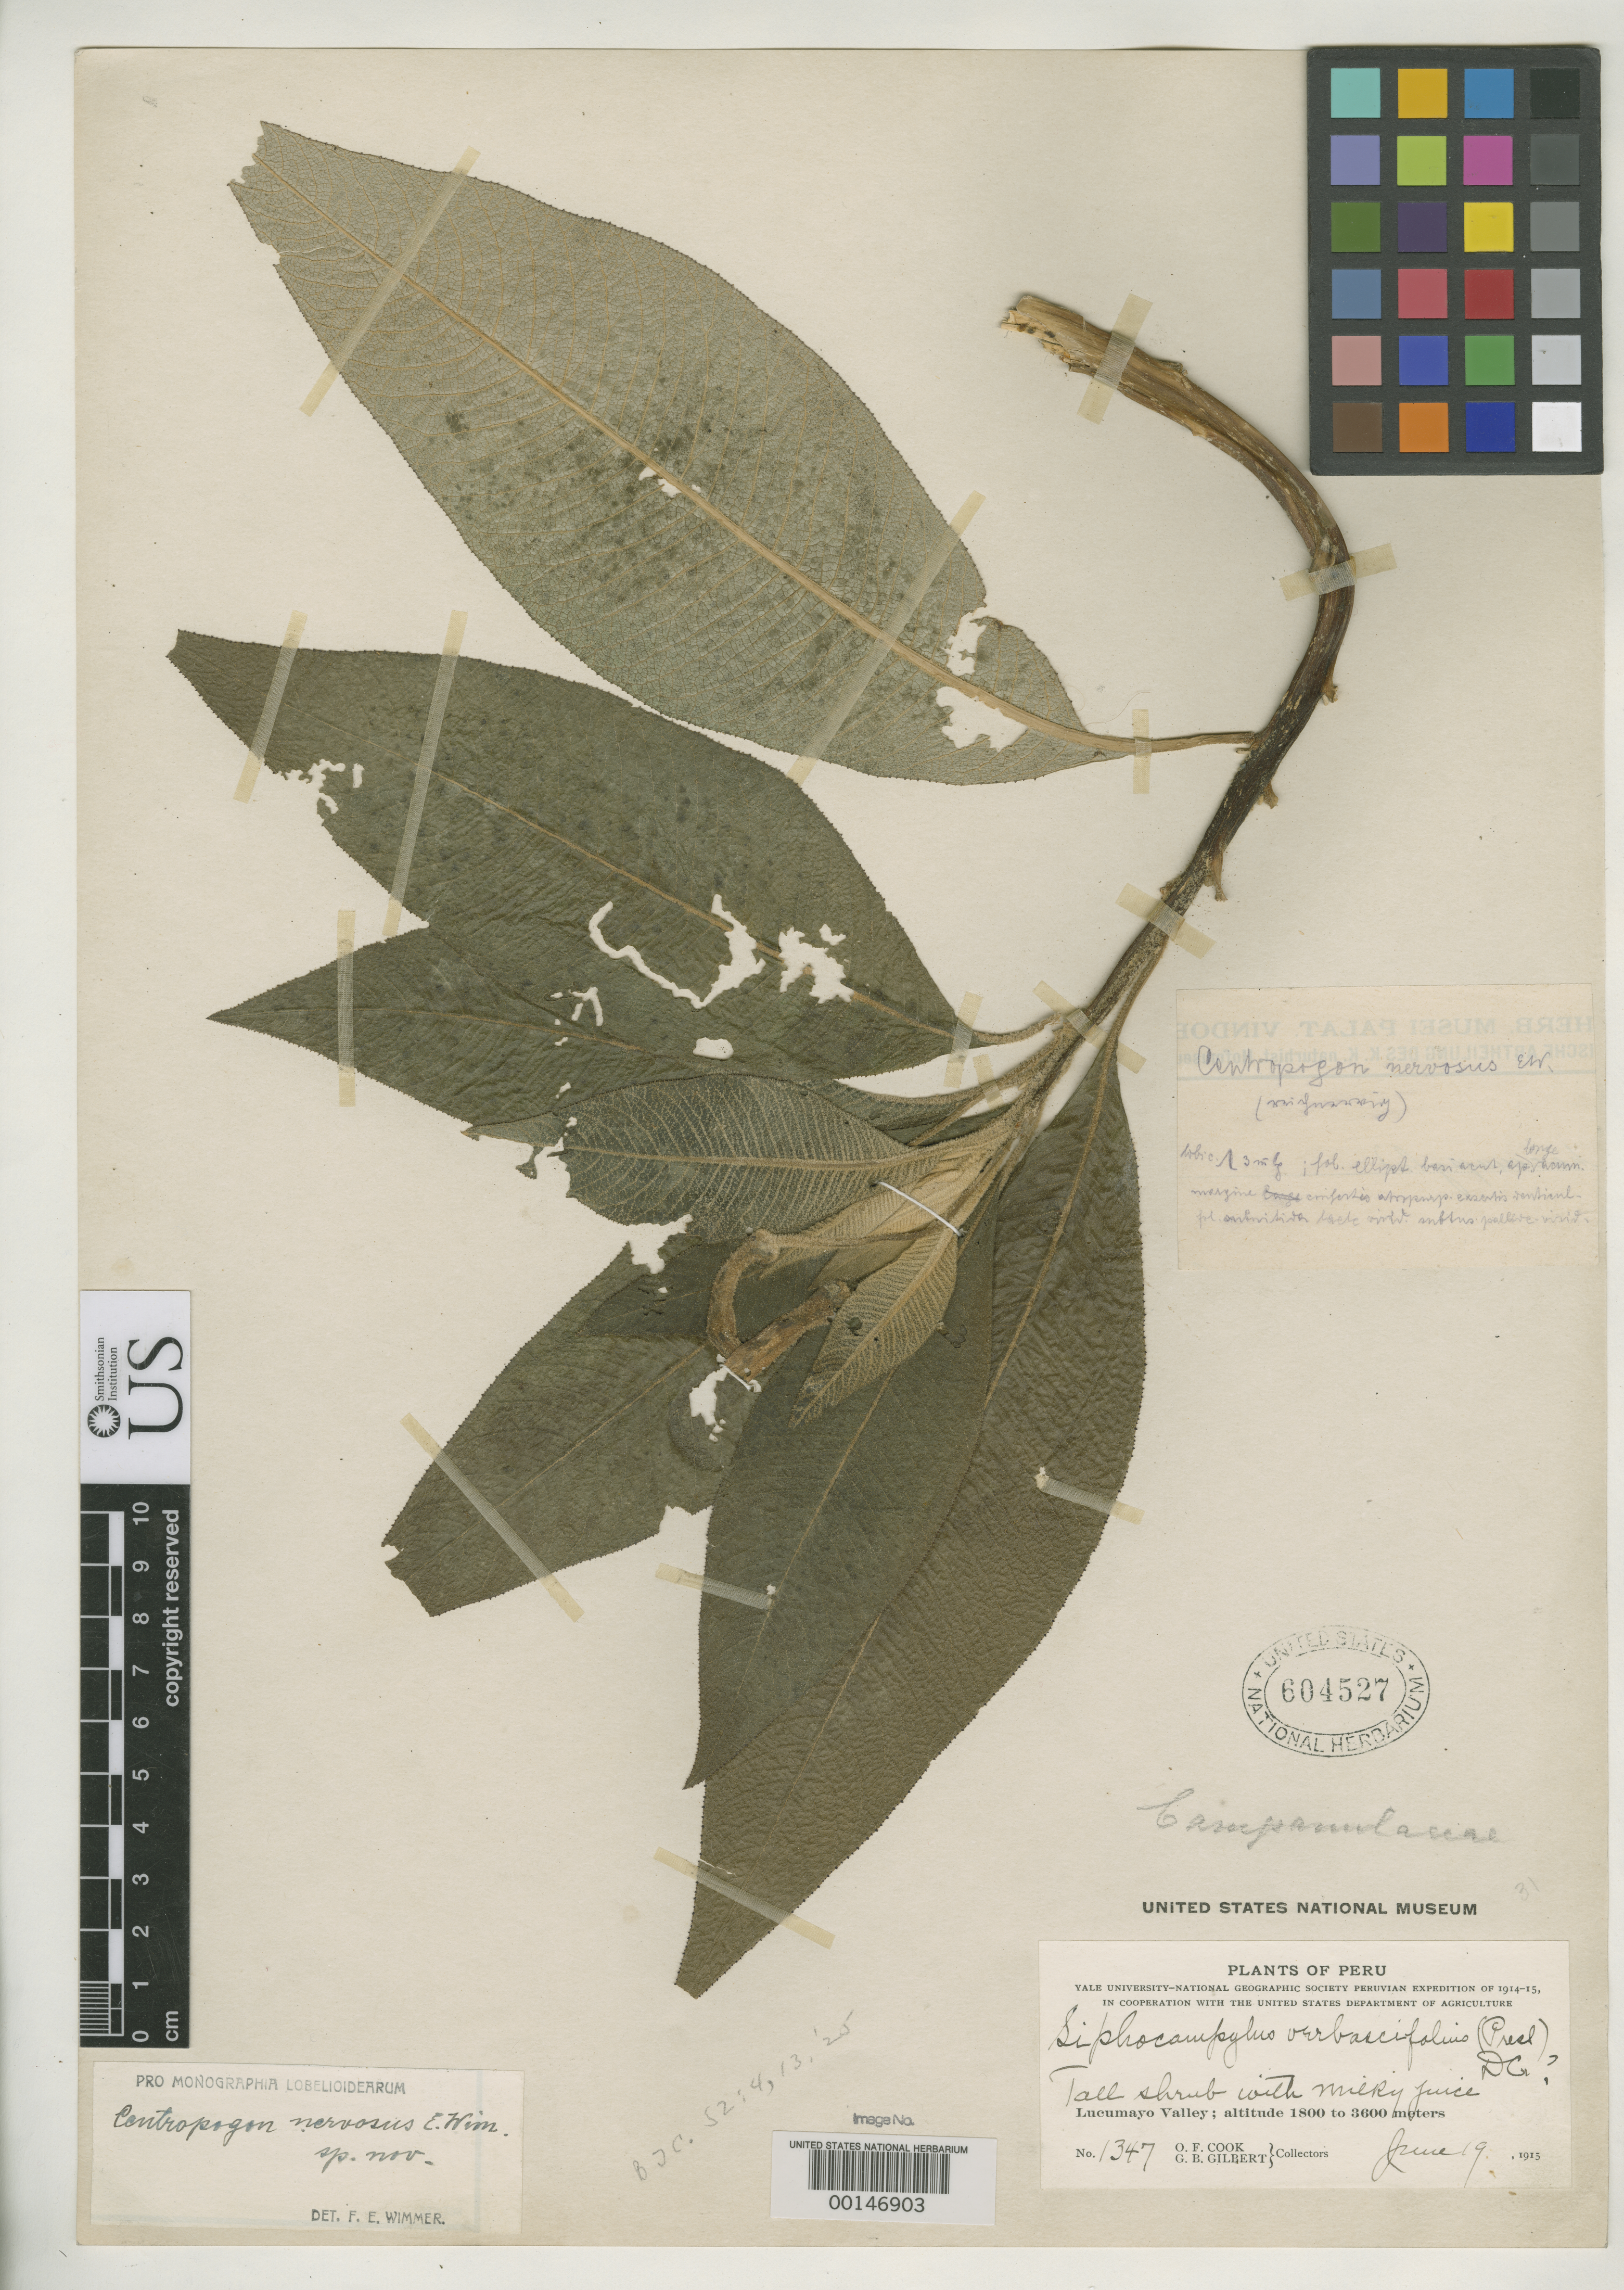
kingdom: Plantae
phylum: Tracheophyta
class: Magnoliopsida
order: Asterales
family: Campanulaceae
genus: Centropogon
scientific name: Centropogon nervosus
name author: E. Wimm.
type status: Holotype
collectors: O. F. Cook & G. B. Gilbert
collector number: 1347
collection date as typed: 19 Jun 1915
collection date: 1915-06-19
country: Peru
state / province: Cusco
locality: Lucumayo Valley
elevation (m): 1800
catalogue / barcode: US 604527